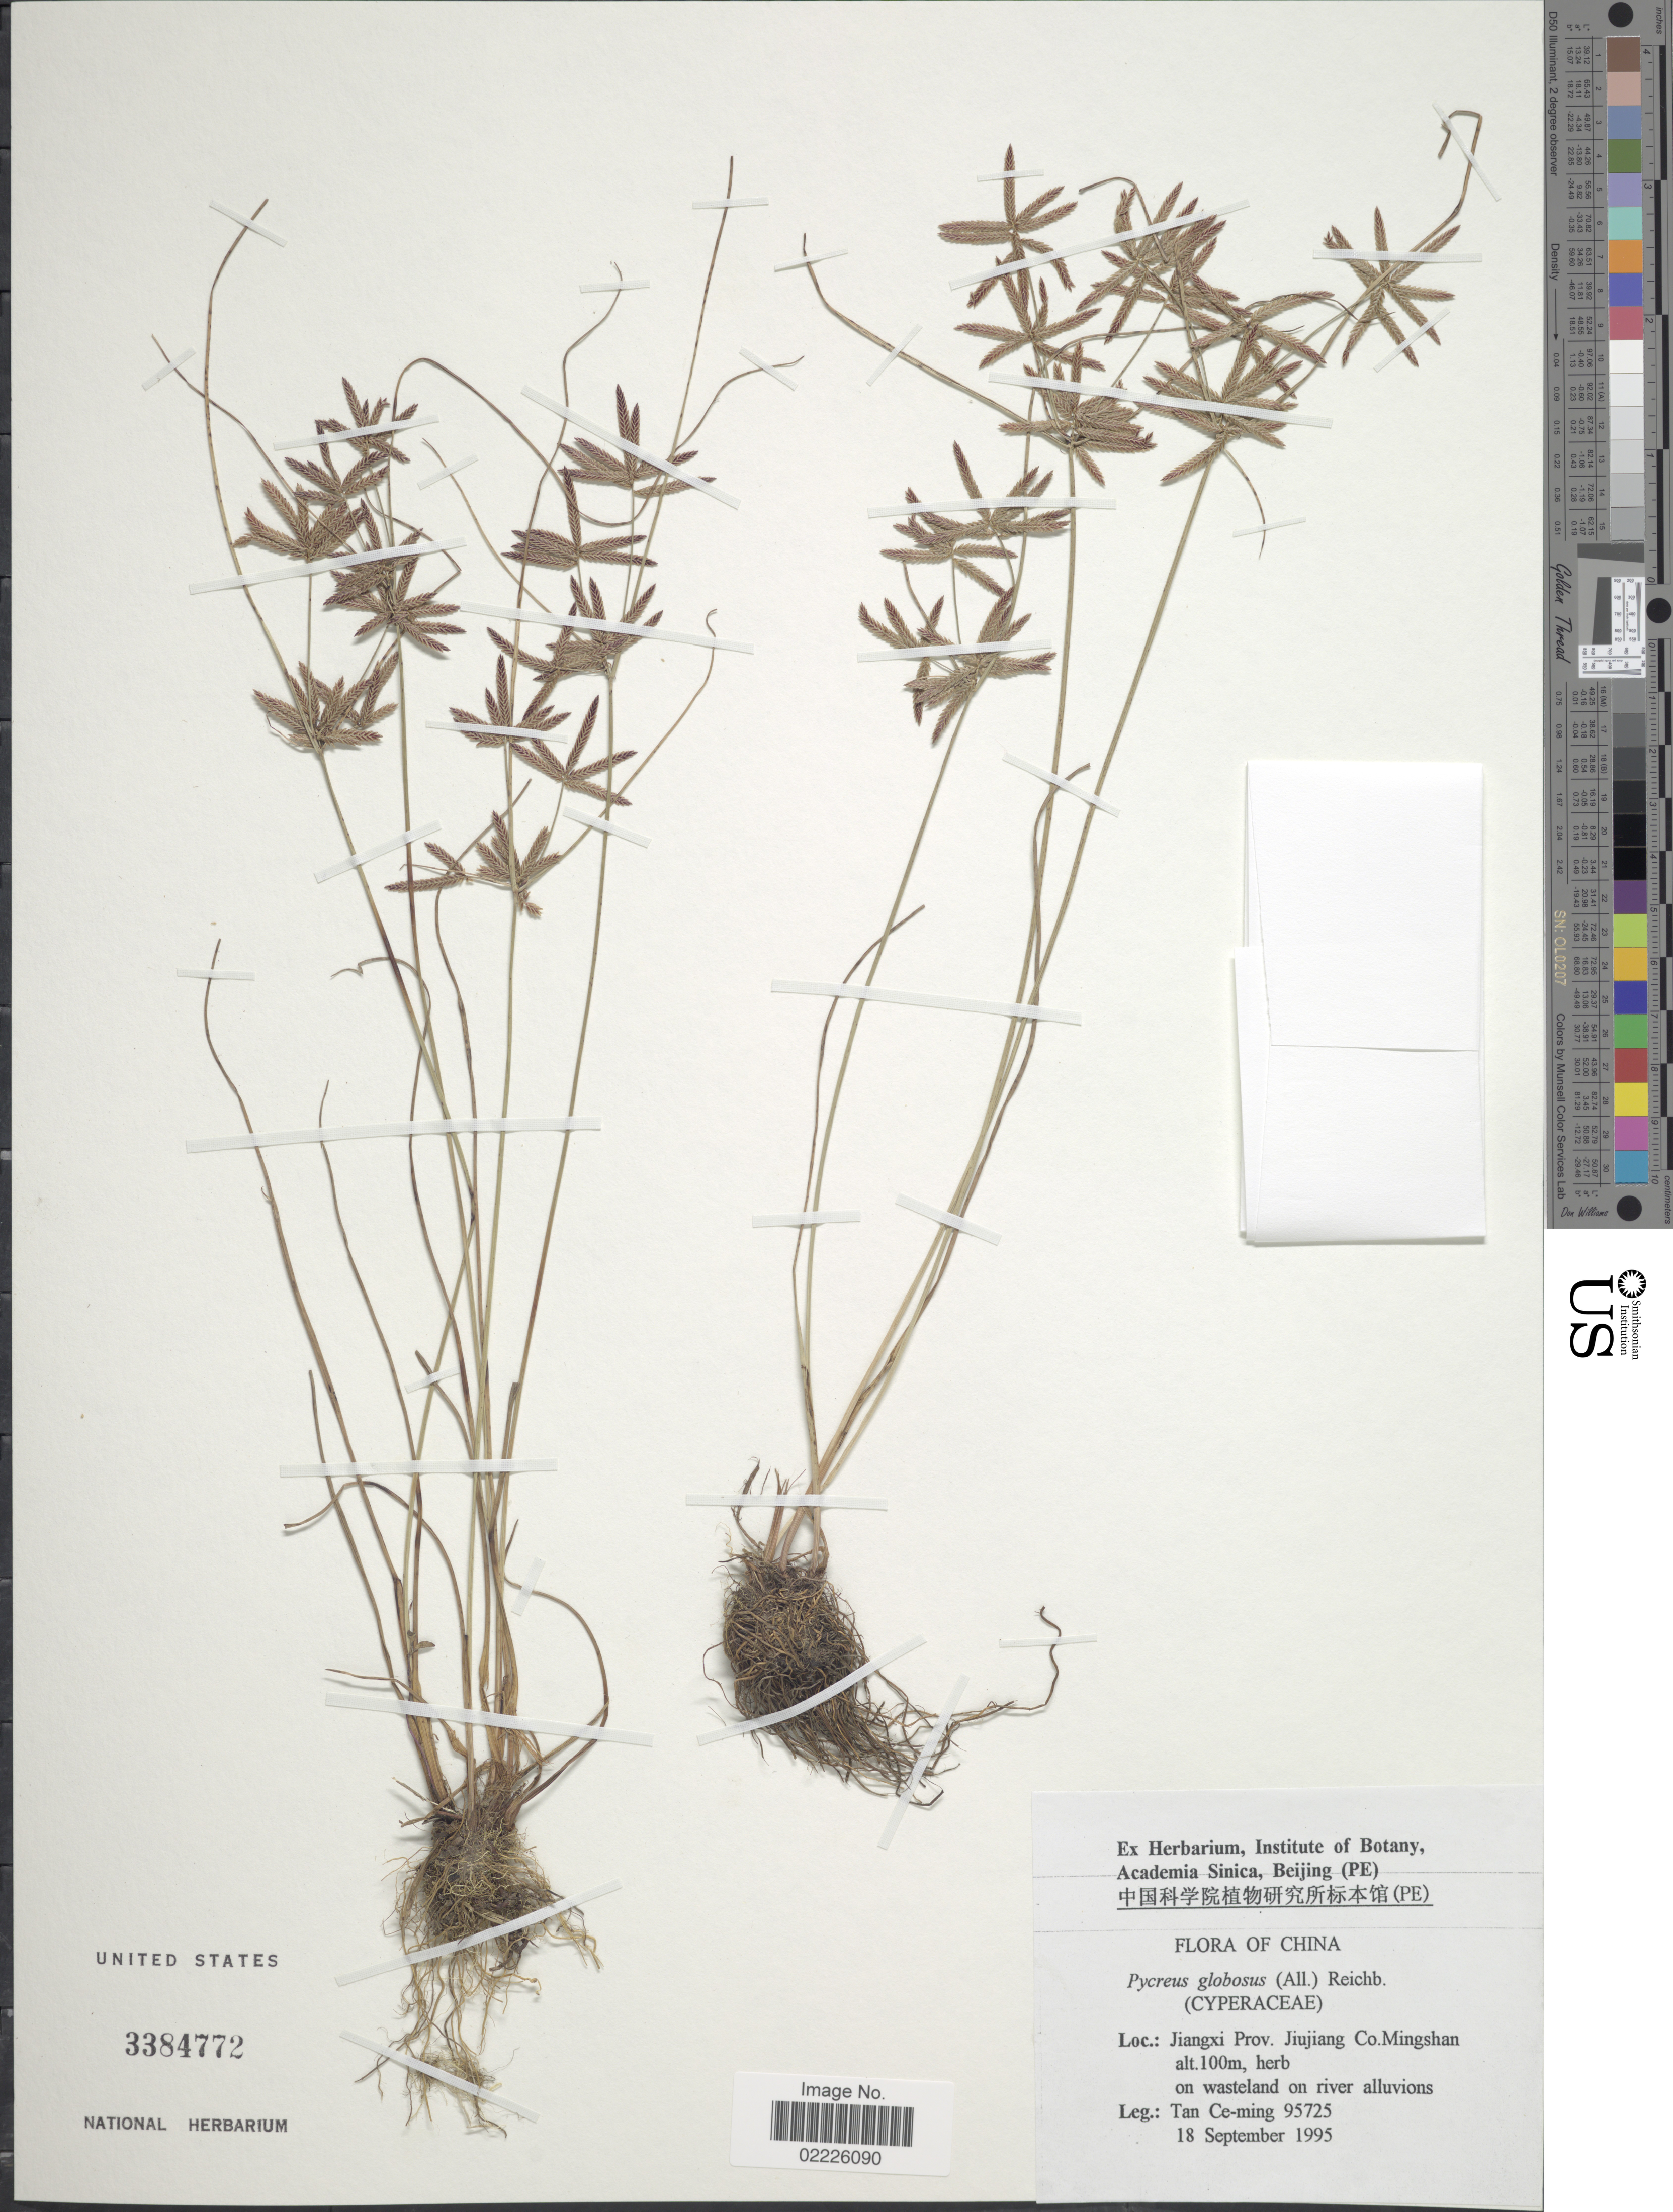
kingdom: Plantae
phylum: Tracheophyta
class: Liliopsida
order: Poales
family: Cyperaceae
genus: Cyperus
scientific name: Cyperus flavidus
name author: Retz.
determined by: Strong, Mark T., (BOT), Smithsonian Institution - National Museum of Natural History (UNITED STATES)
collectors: T. Ce-ming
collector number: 95725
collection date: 1995-09-18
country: China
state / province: Jiangxi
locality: Jiangxi Prov. Jiujiang Co., Mingshan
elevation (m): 100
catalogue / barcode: US 3384772